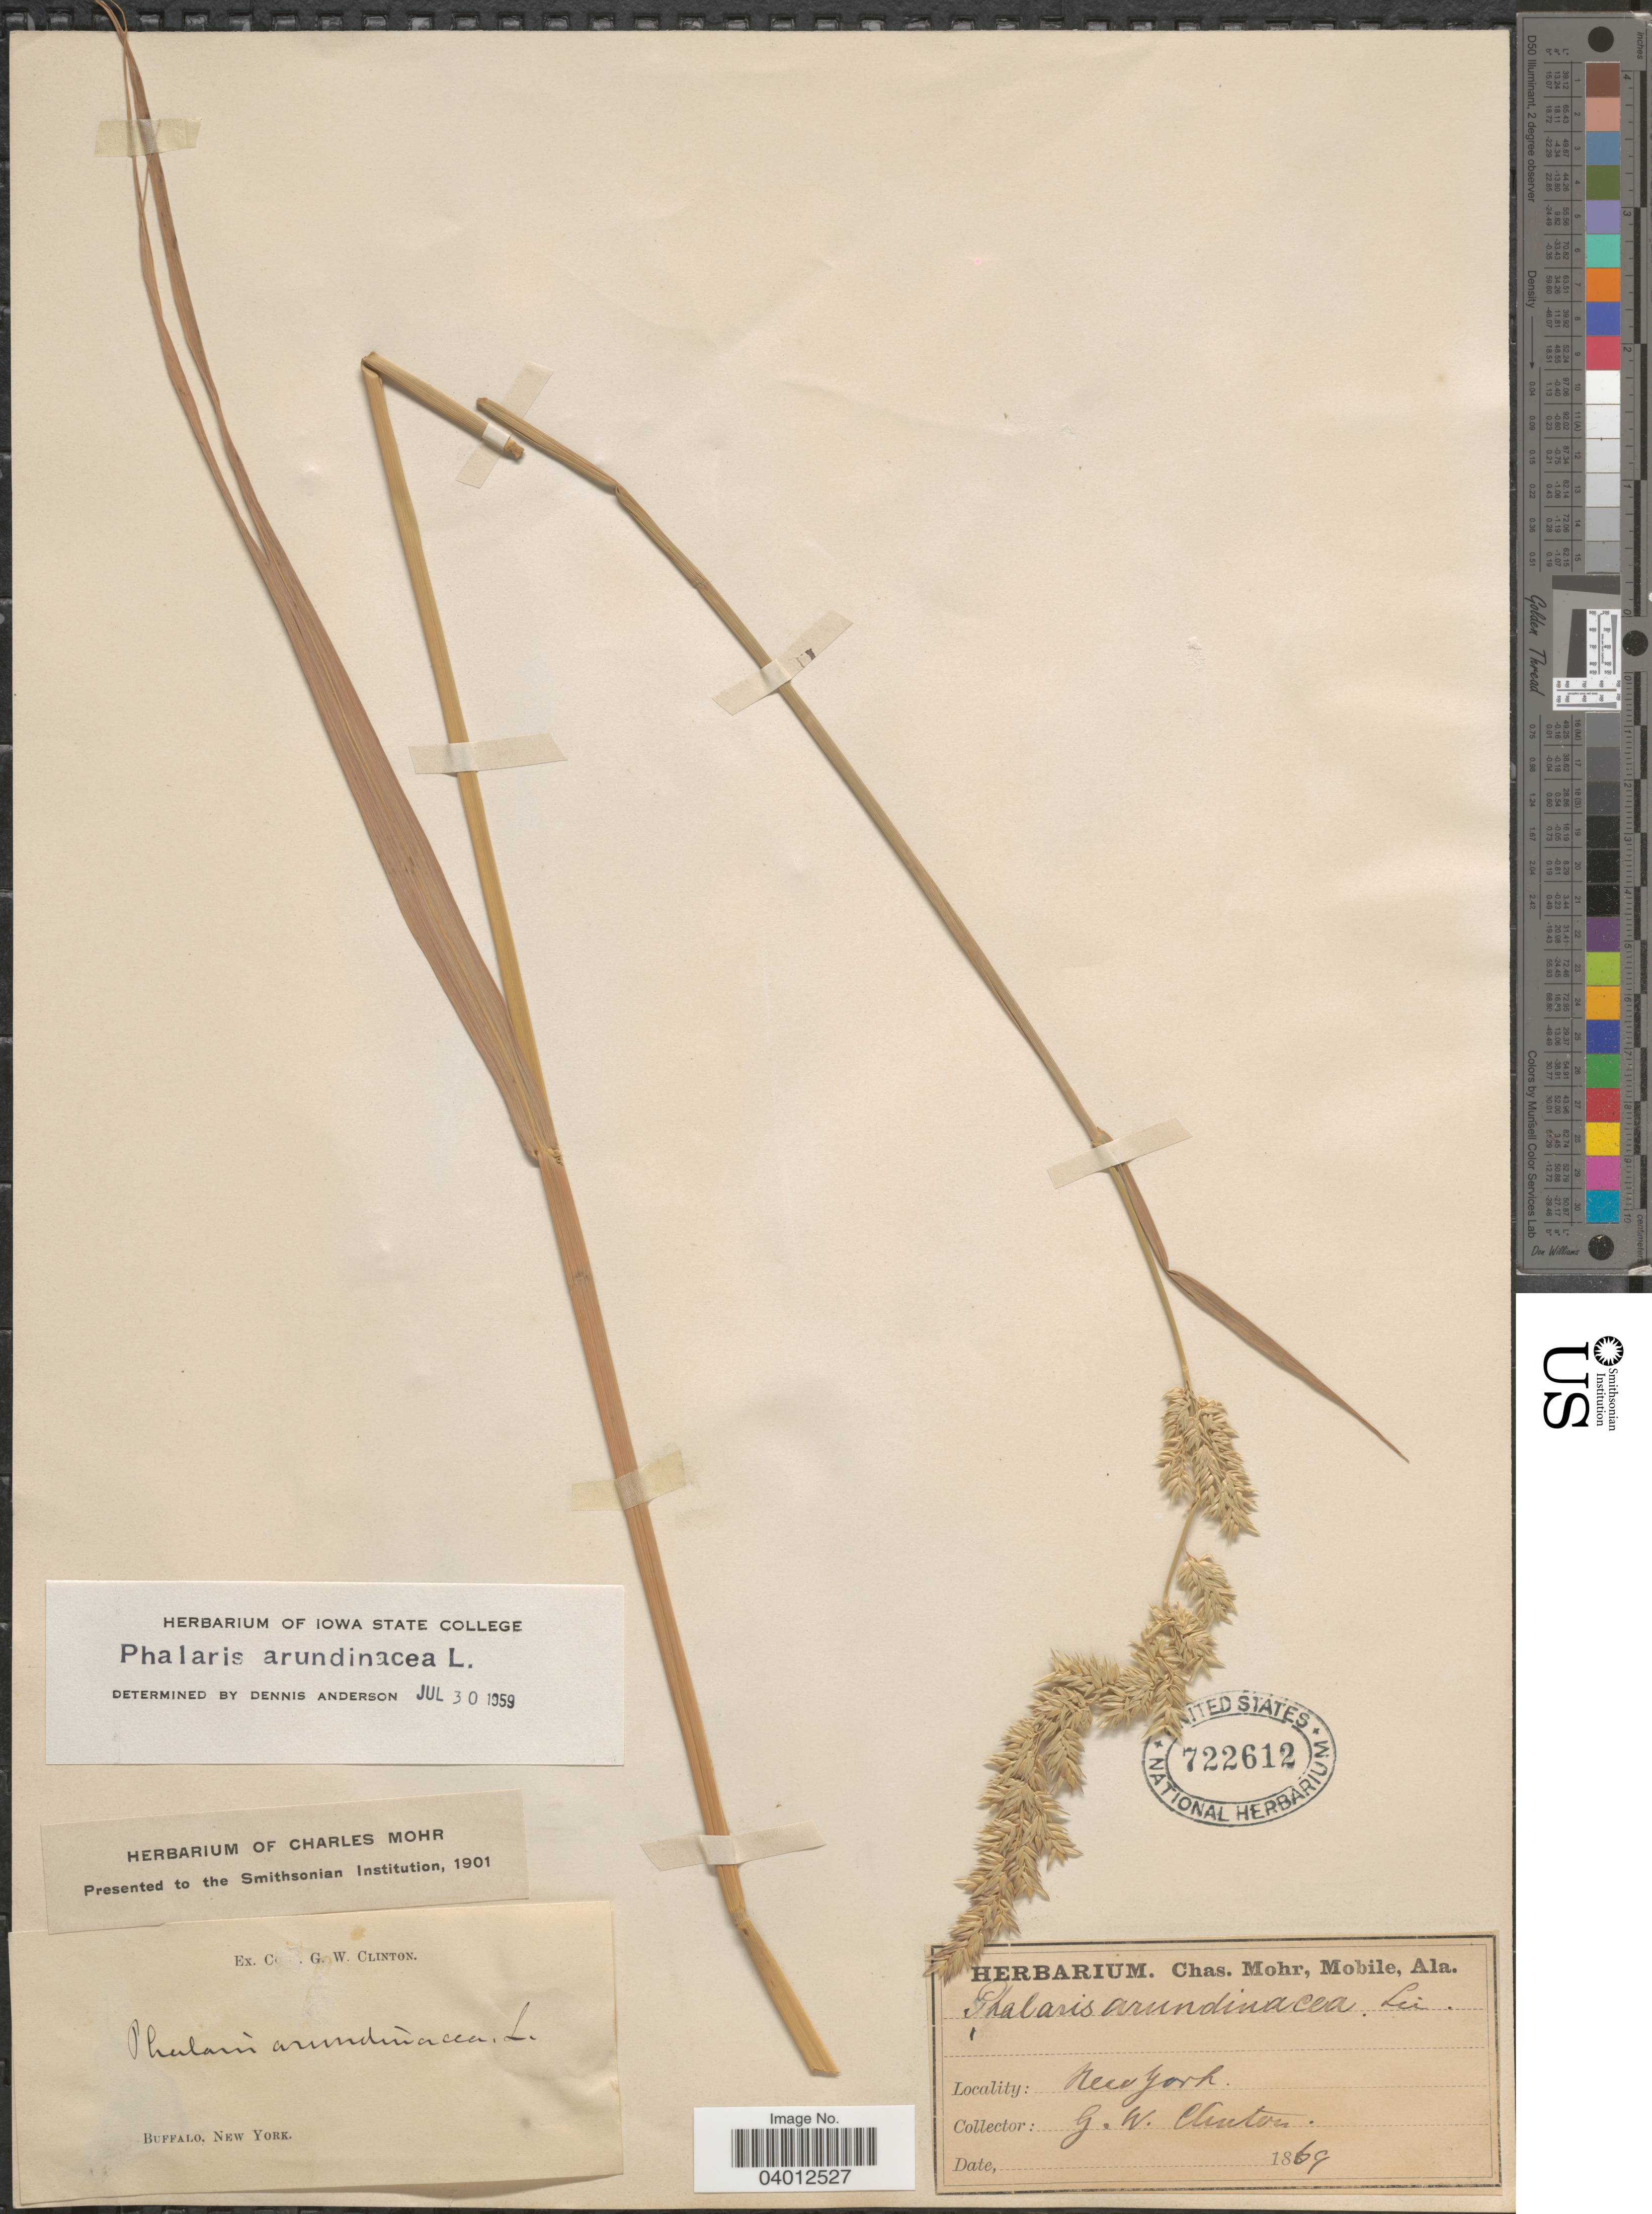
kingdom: Plantae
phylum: Tracheophyta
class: Liliopsida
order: Poales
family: Poaceae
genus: Phalaris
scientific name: Phalaris arundinacea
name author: L.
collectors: G. W. Clinton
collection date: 1869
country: United States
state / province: New York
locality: Buffalo.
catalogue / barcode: US 722612